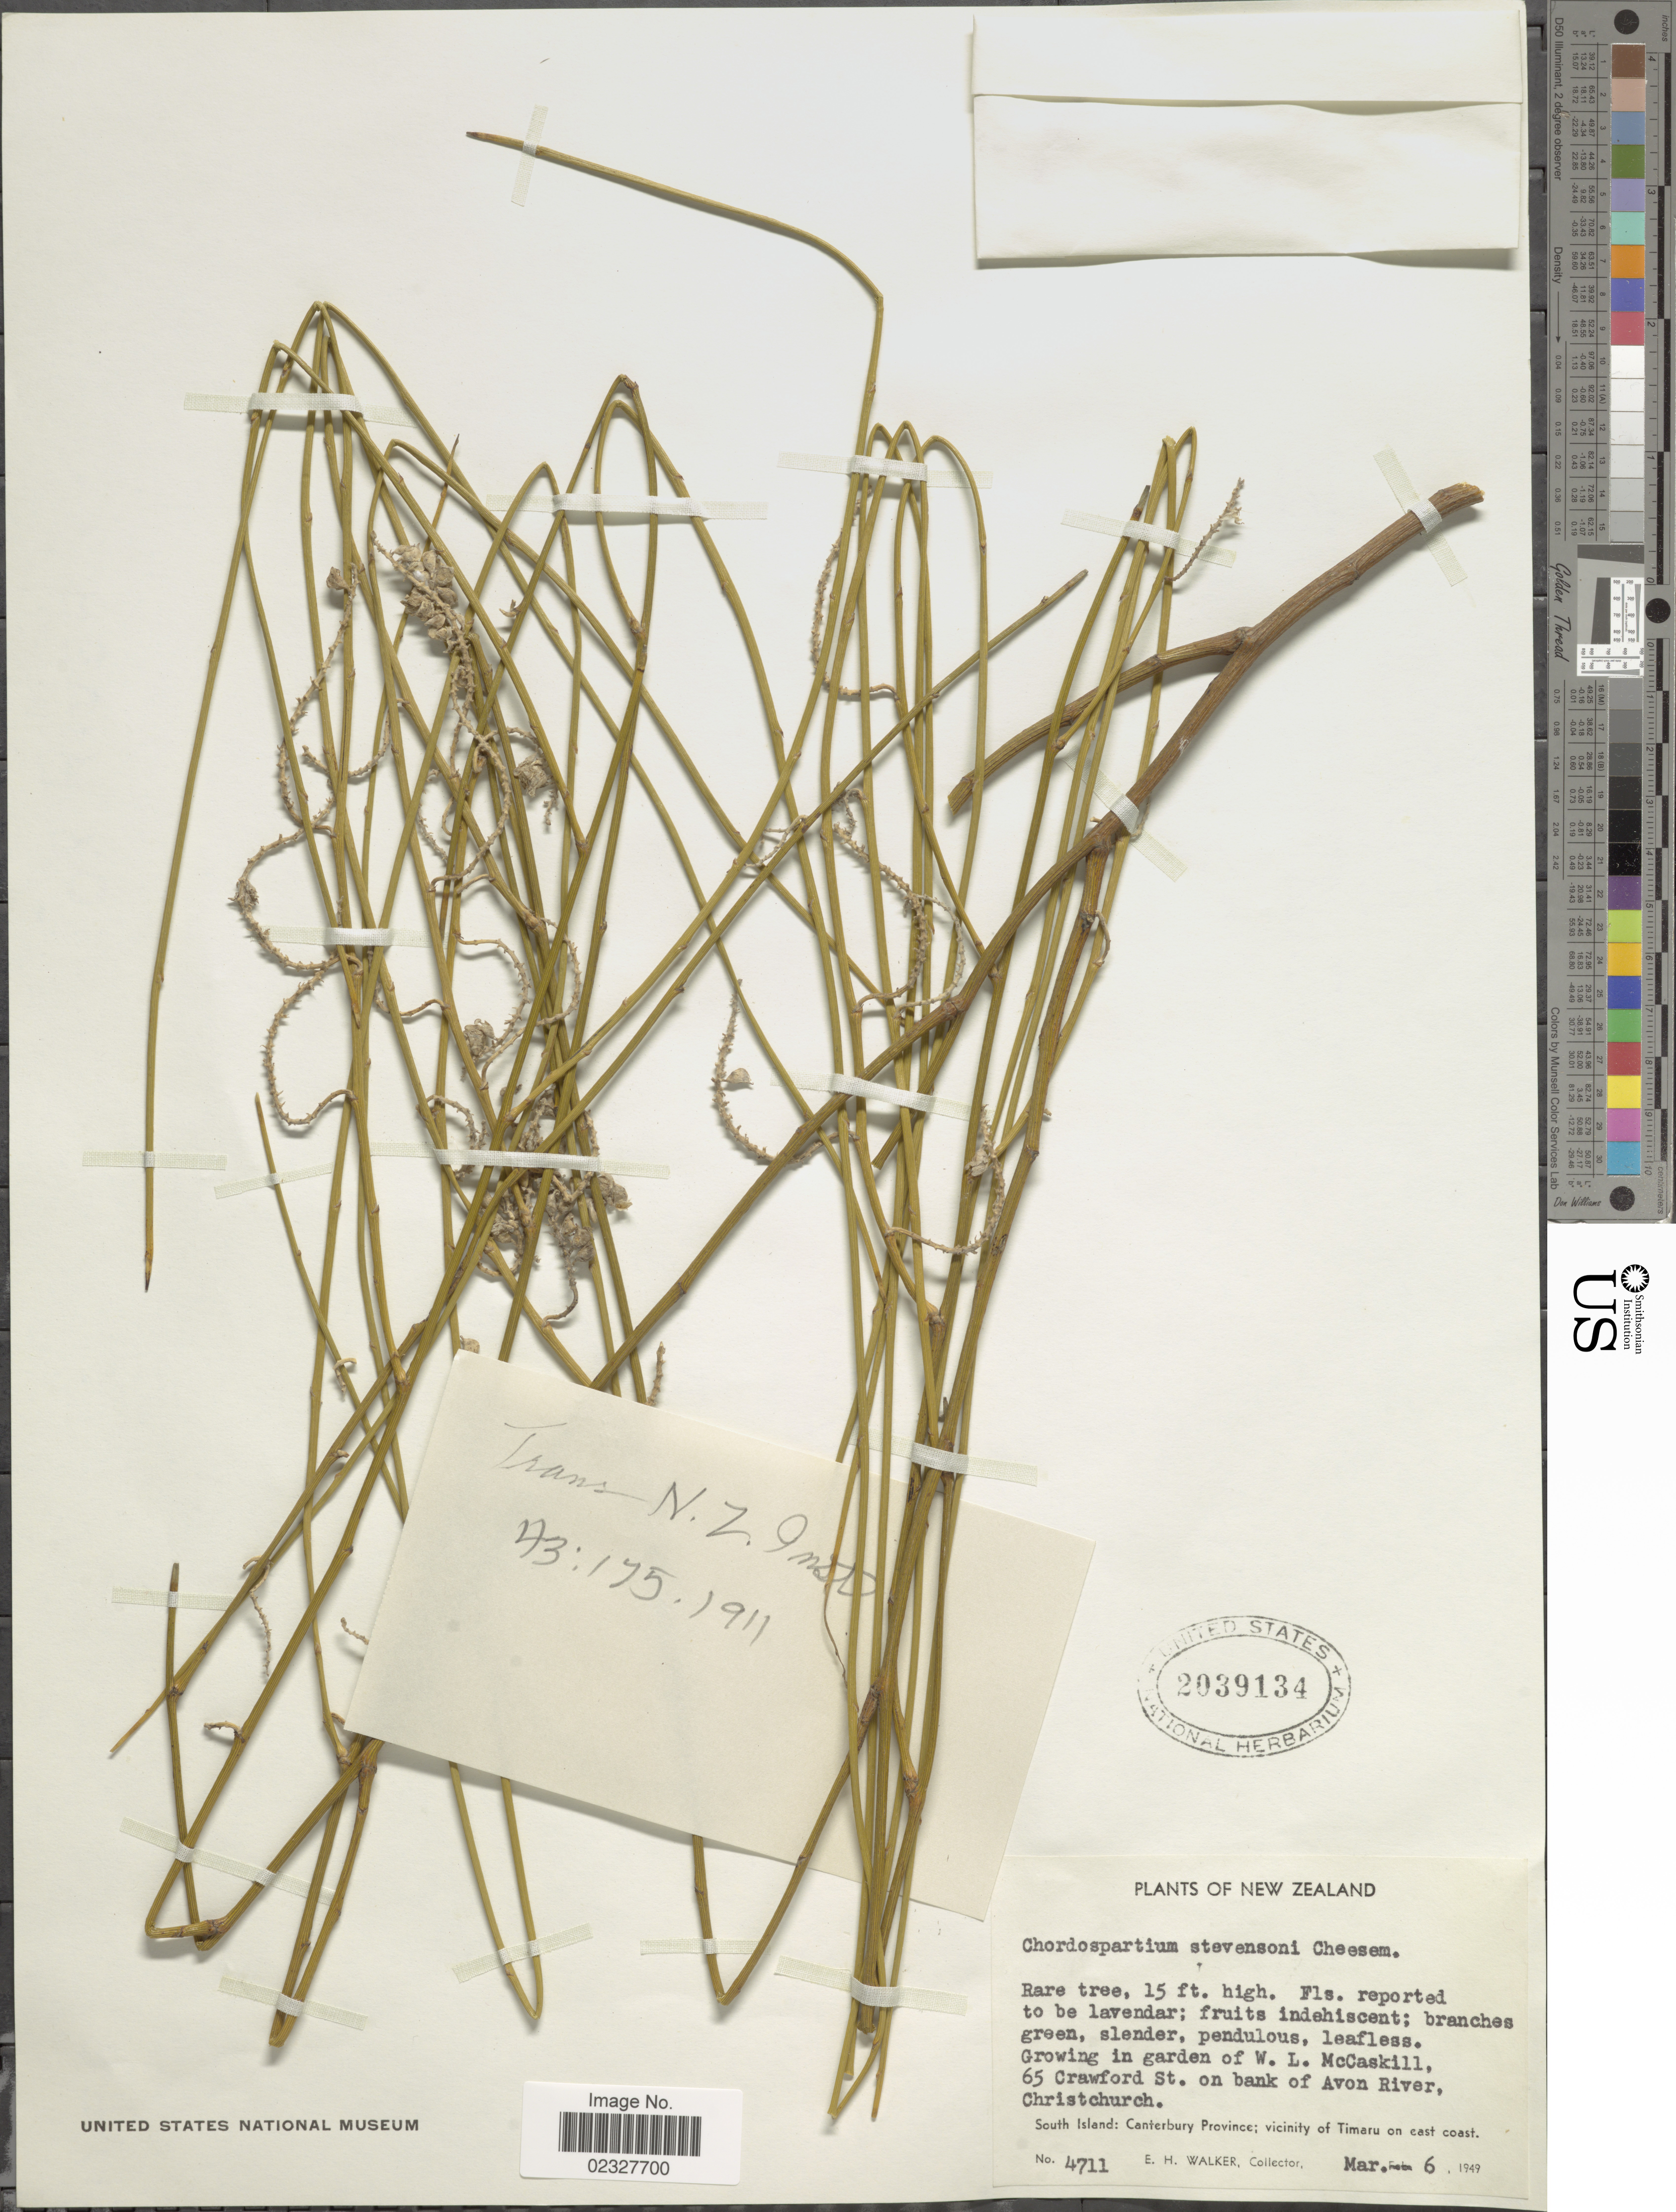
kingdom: Plantae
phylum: Tracheophyta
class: Magnoliopsida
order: Fabales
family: Fabaceae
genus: Carmichaelia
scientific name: Carmichaelia stevensonii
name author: (Cheeseman) Heenan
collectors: E. H. Walker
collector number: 4711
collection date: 1949-03-06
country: New Zealand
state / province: Canterbury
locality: New Zealand, In garden of W. L. McCaskill, 65 Crawford St. on bank of Avon River, Christchurch. South Island: Canterbury Province; vicinity of Timary on east coast.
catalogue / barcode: US 2039134